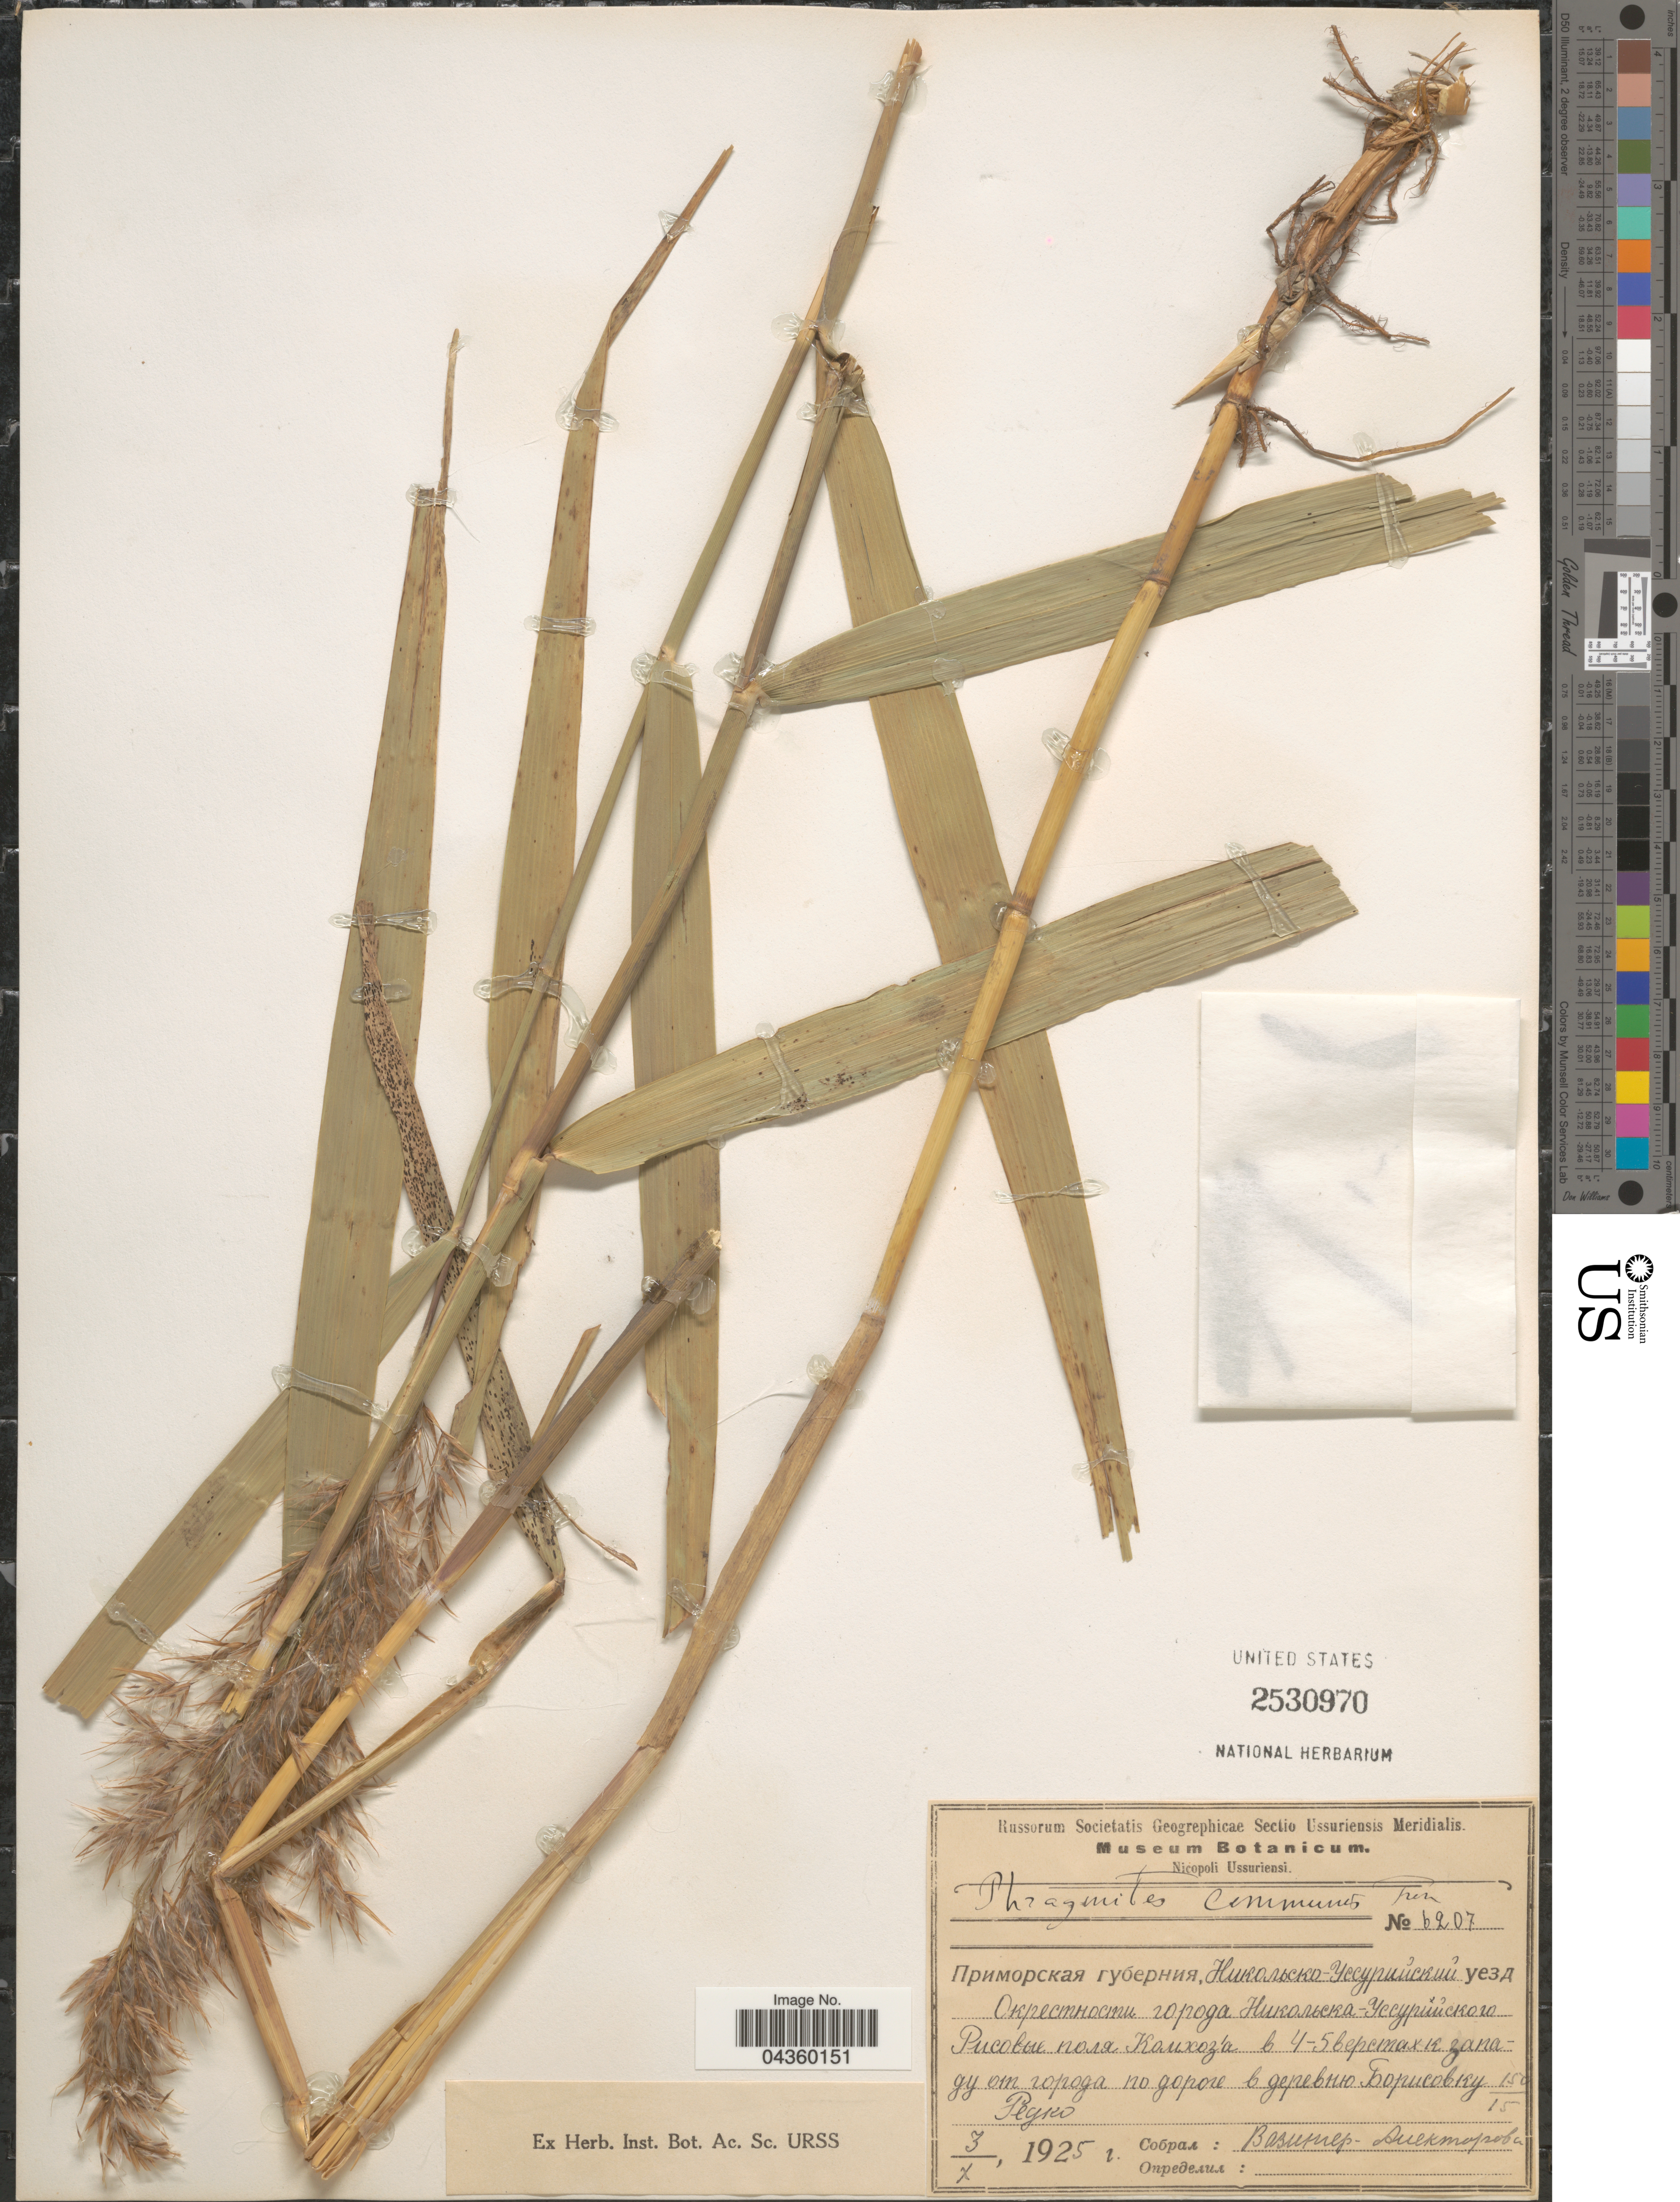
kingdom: Plantae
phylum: Tracheophyta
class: Liliopsida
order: Poales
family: Poaceae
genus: Phragmites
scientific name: Phragmites australis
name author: (Cav.) Trin. ex Steud.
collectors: Vazinger-Auektorova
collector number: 6207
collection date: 1925-10-03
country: Russian Federation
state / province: Primorsky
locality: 4- km W of Ussuriysk on the road to village Borisovka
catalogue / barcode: US 2530970